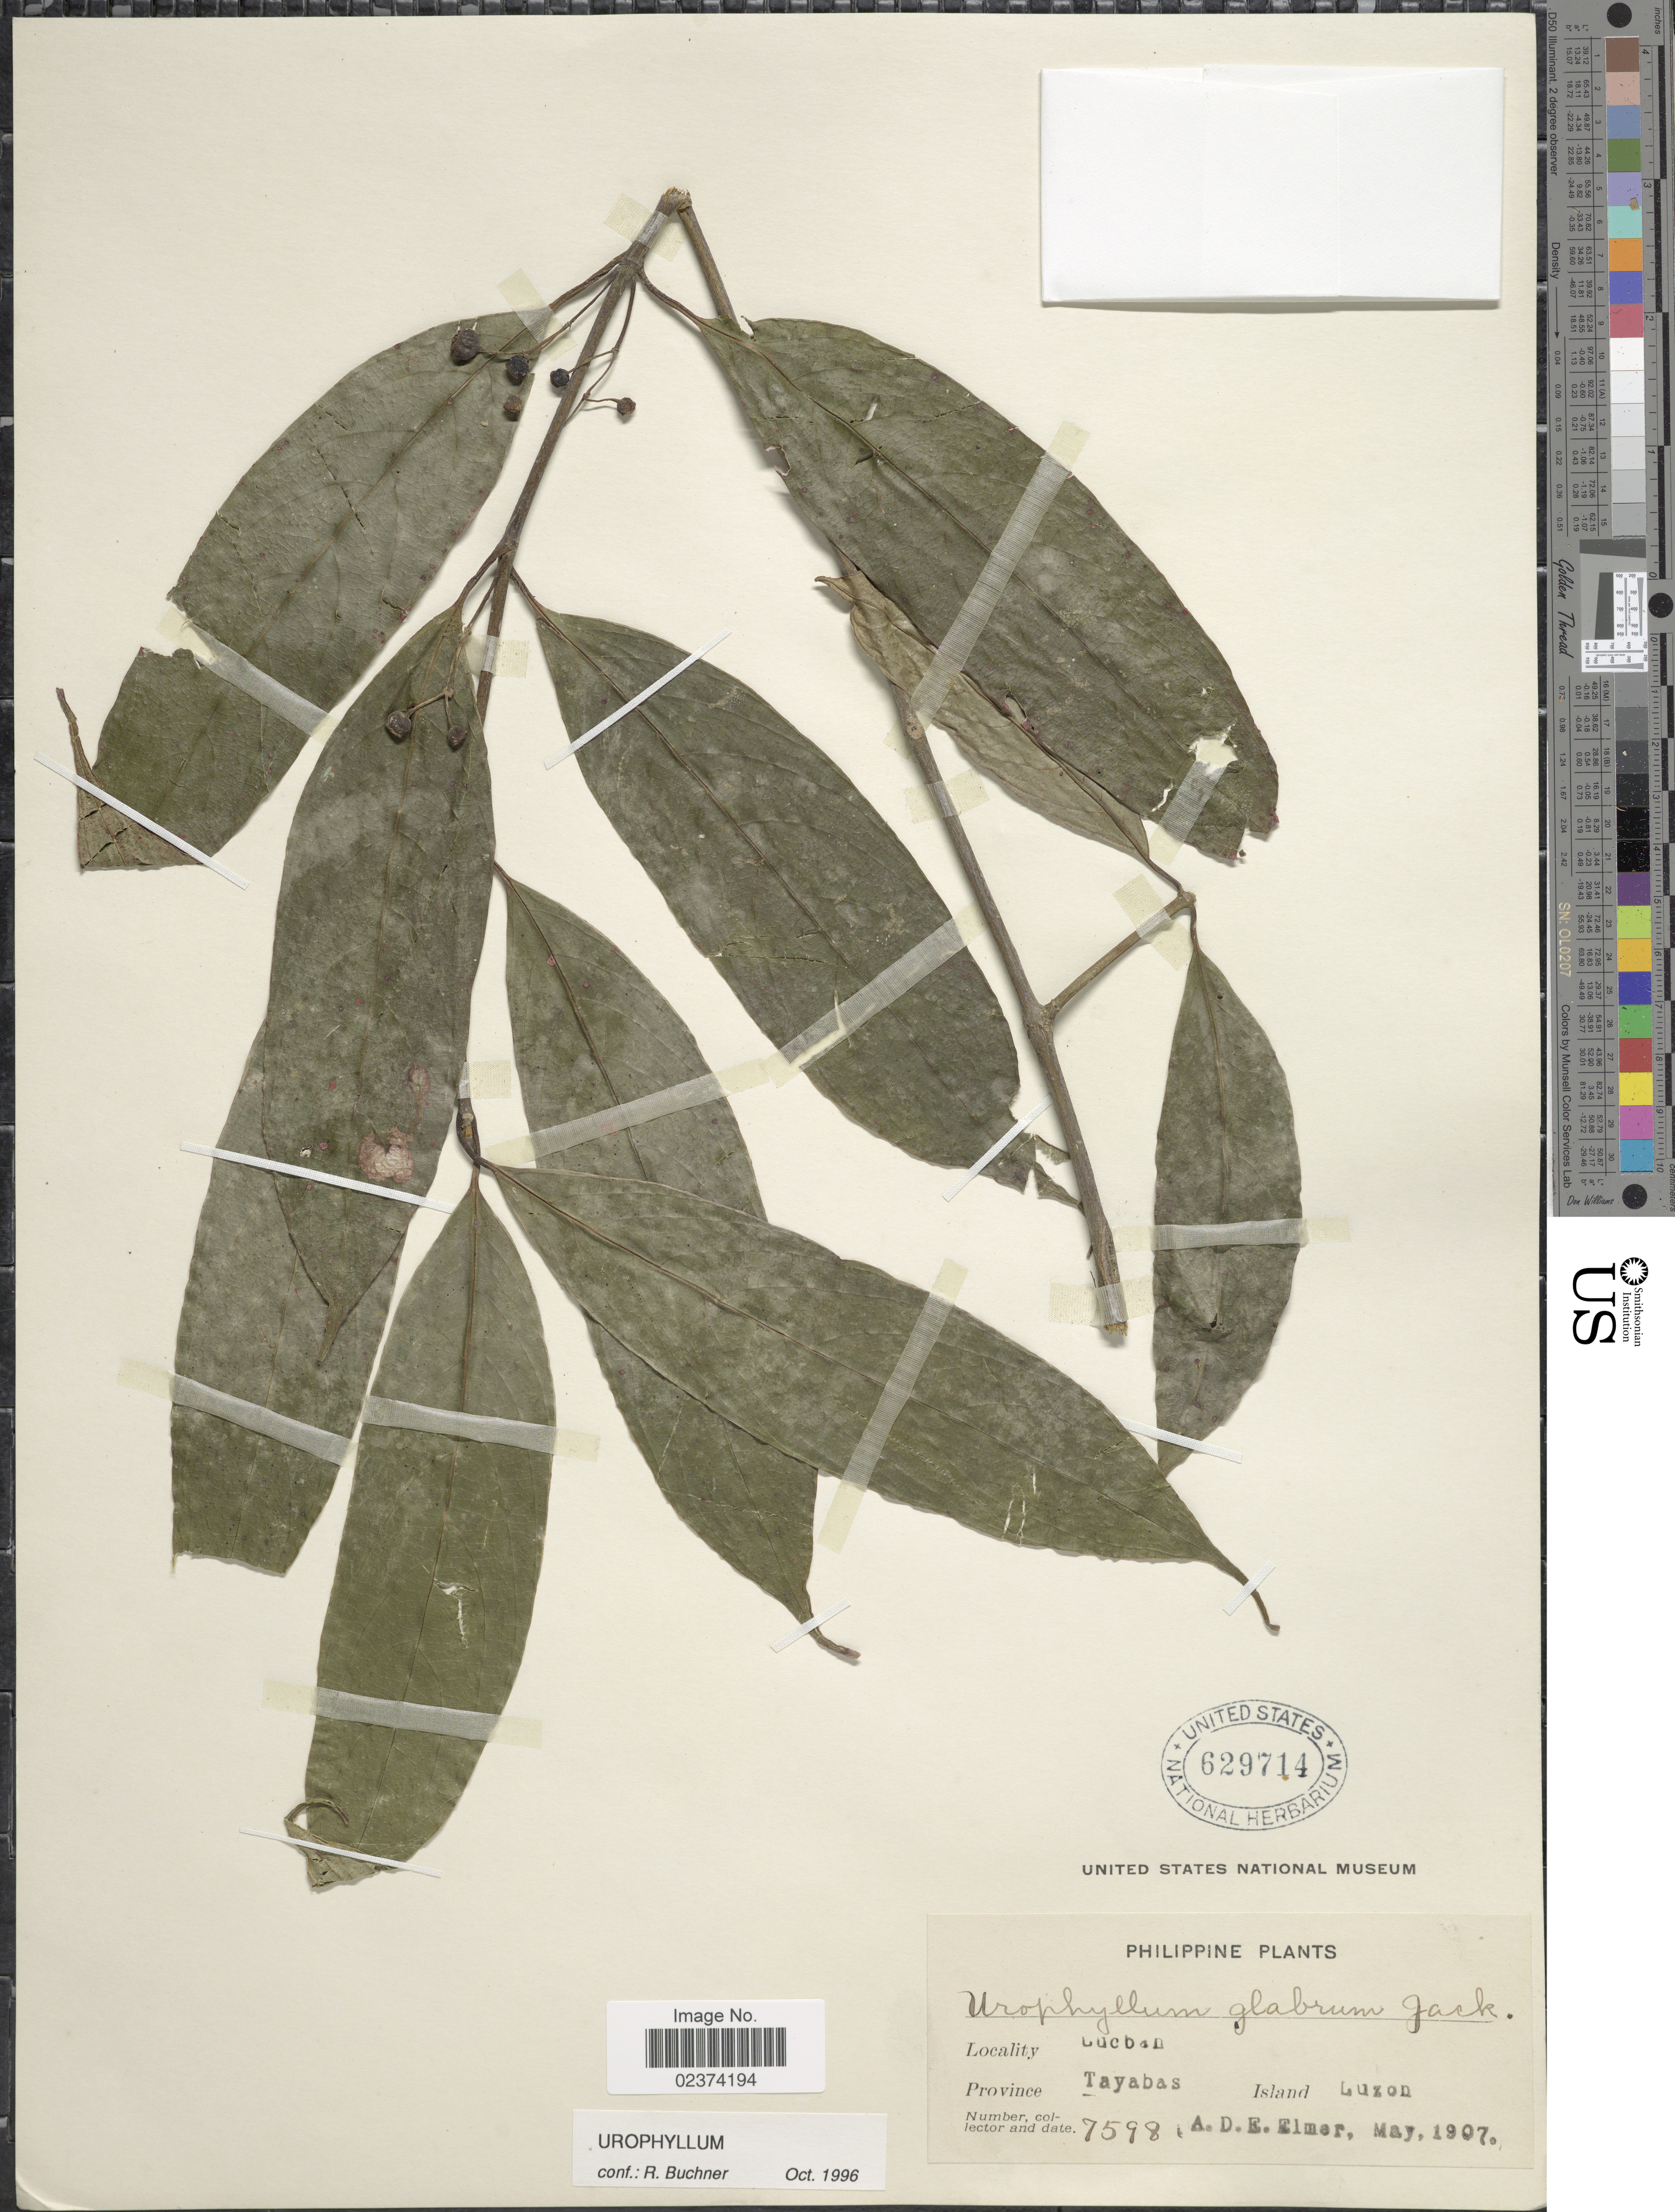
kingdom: Plantae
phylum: Tracheophyta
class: Magnoliopsida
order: Gentianales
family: Rubiaceae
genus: Urophyllum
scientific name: Urophyllum sp.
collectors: A. D. E. Elmer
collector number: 7598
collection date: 1907-05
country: Philippines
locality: Lucban. Province Tayabas. Island Luzon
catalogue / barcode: US 629714